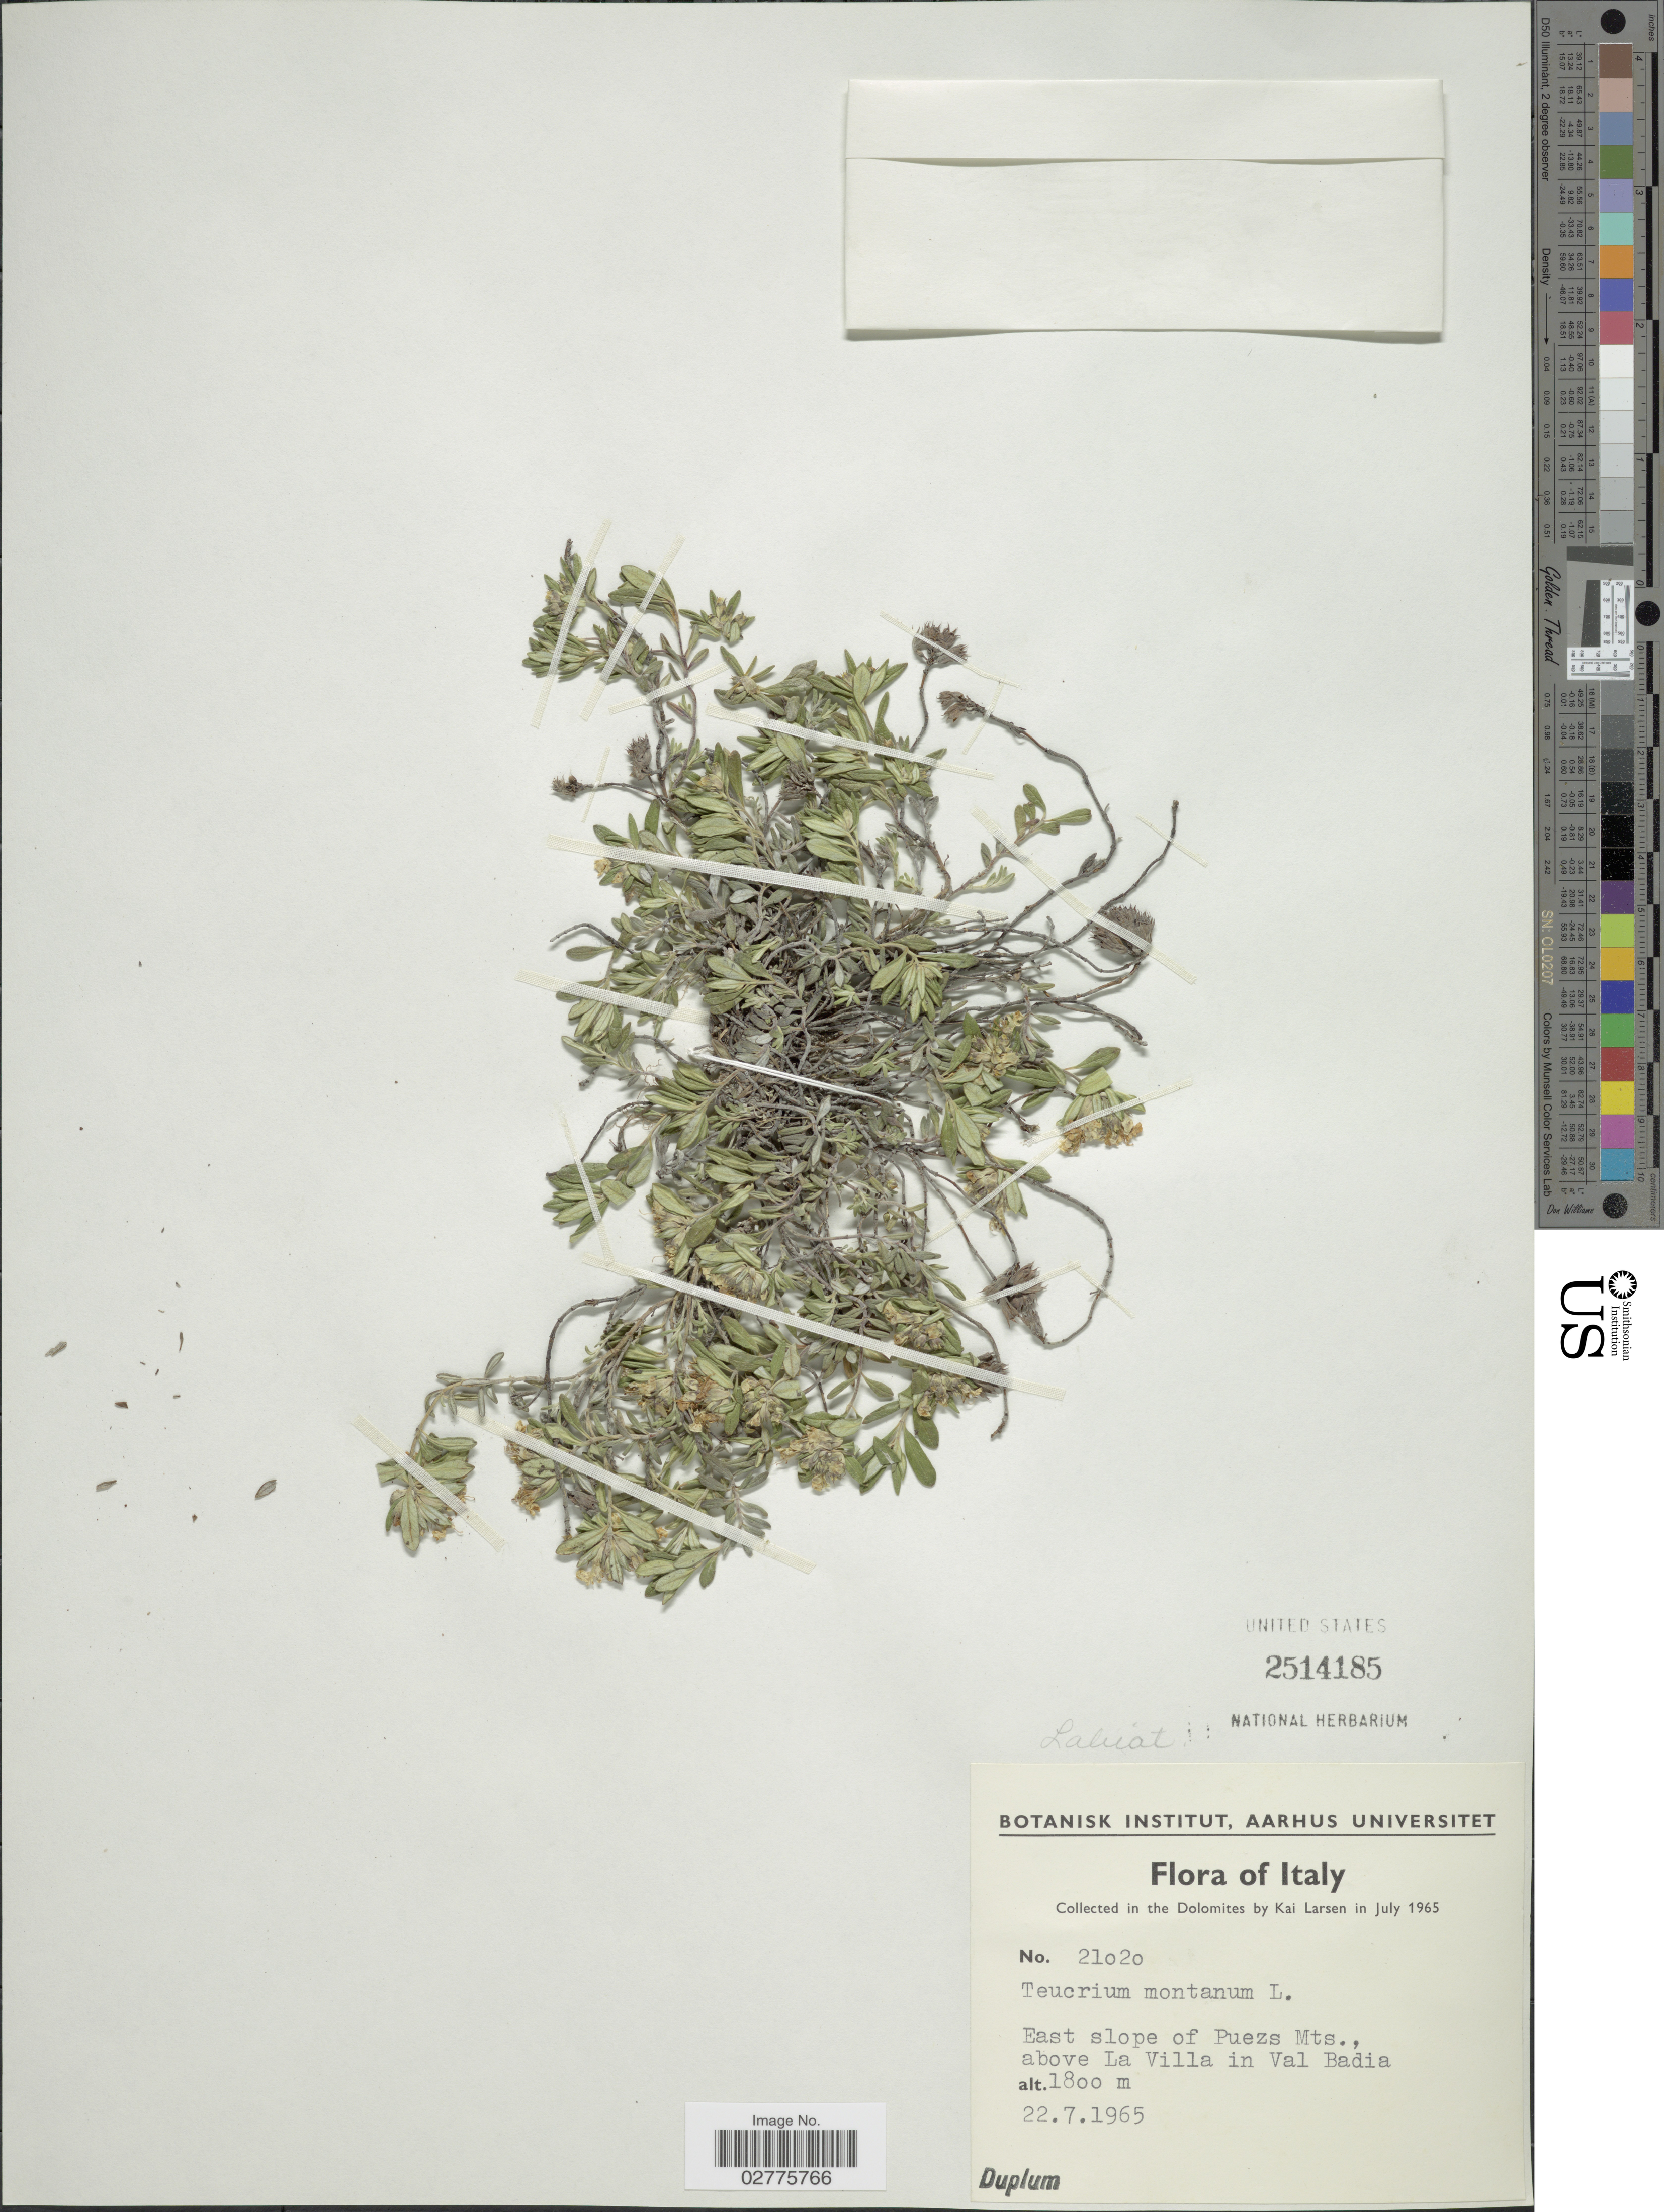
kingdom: Plantae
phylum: Tracheophyta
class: Magnoliopsida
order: Lamiales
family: Lamiaceae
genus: Teucrium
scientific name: Teucrium montanum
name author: L.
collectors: K. Larsen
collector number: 21020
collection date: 1965-07-22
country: Italy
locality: Dolomites. East slope of Puezs Mts., above La Villa in Val Badia.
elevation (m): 1800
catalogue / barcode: US 2514185